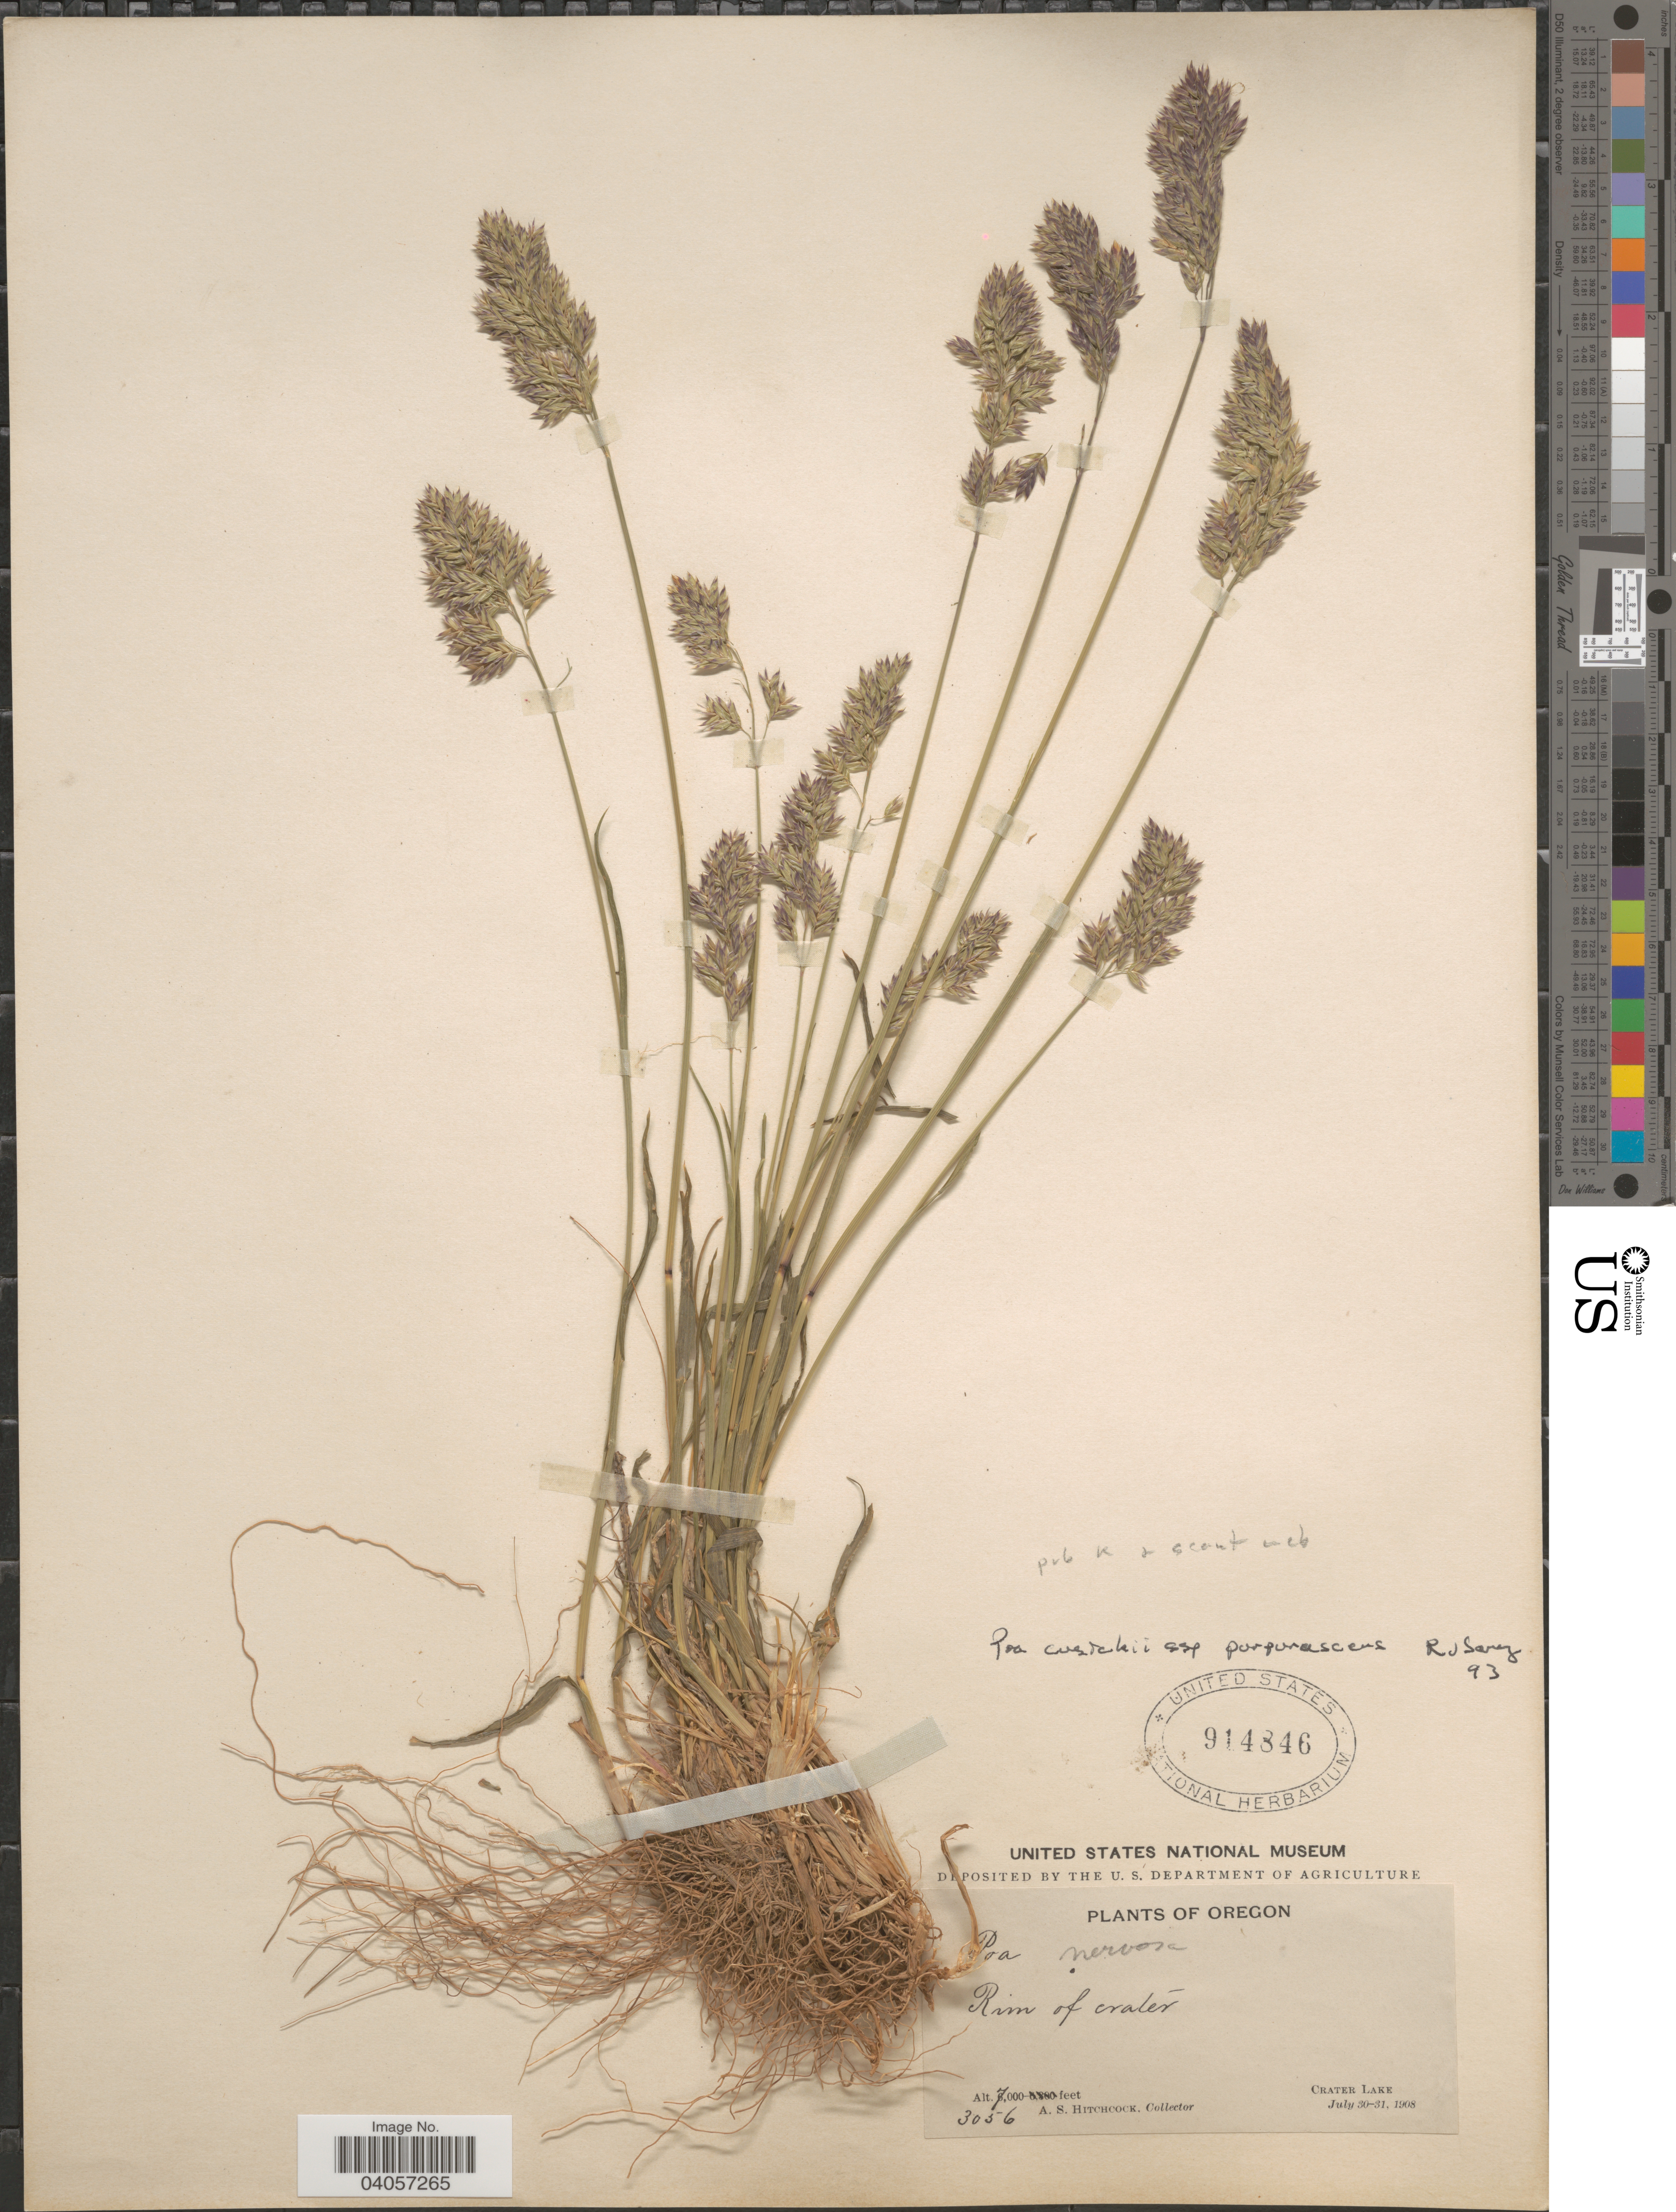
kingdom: Plantae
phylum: Tracheophyta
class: Liliopsida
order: Poales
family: Poaceae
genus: Poa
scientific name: Poa cusickii subsp. purpurascens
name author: (Vasey) Soreng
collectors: A. S. Hitchcock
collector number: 3056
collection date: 1908-07-30/1908-07-31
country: United States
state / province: Oregon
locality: Rim of Crater. Crater Lake.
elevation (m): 2134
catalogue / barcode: US 914846